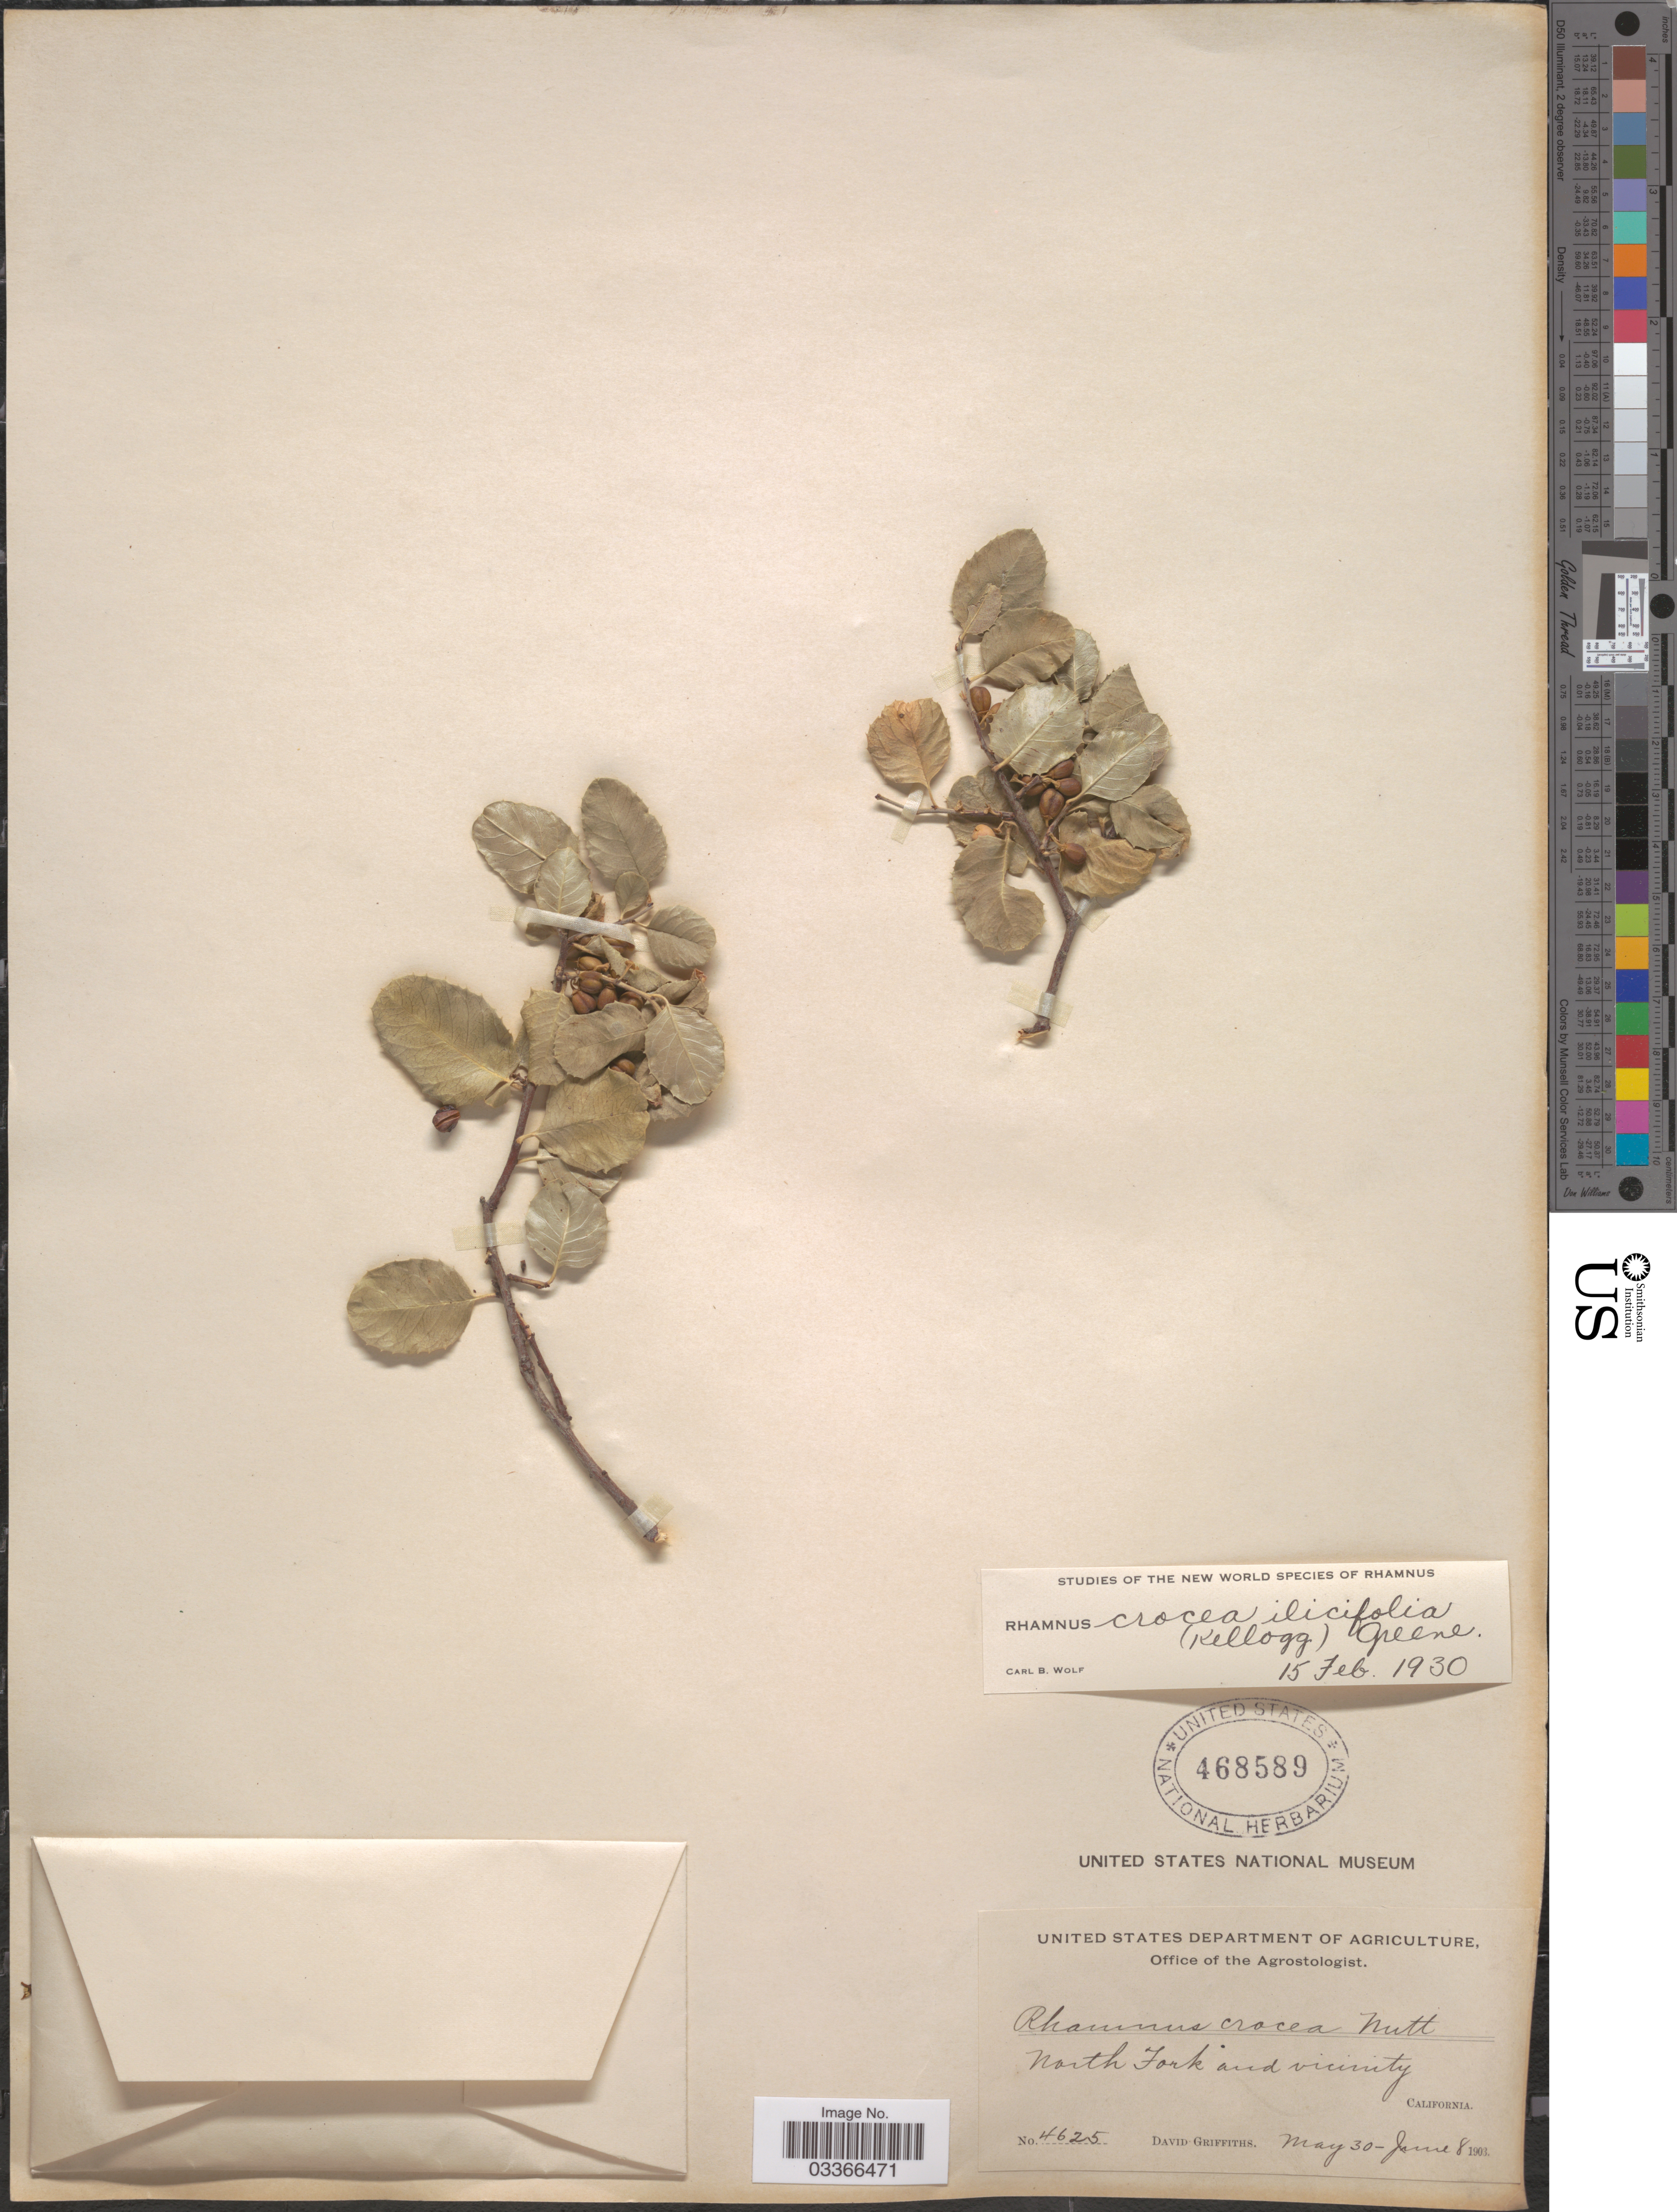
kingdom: Plantae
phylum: Tracheophyta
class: Magnoliopsida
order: Rosales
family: Rhamnaceae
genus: Rhamnus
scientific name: Rhamnus crocea var. ilicifolia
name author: (Kellogg) Greene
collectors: D. Griffiths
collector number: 4625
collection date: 1903-05-30/1903-06-08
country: United States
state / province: California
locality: North Fork and vicinity.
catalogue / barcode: US 468589